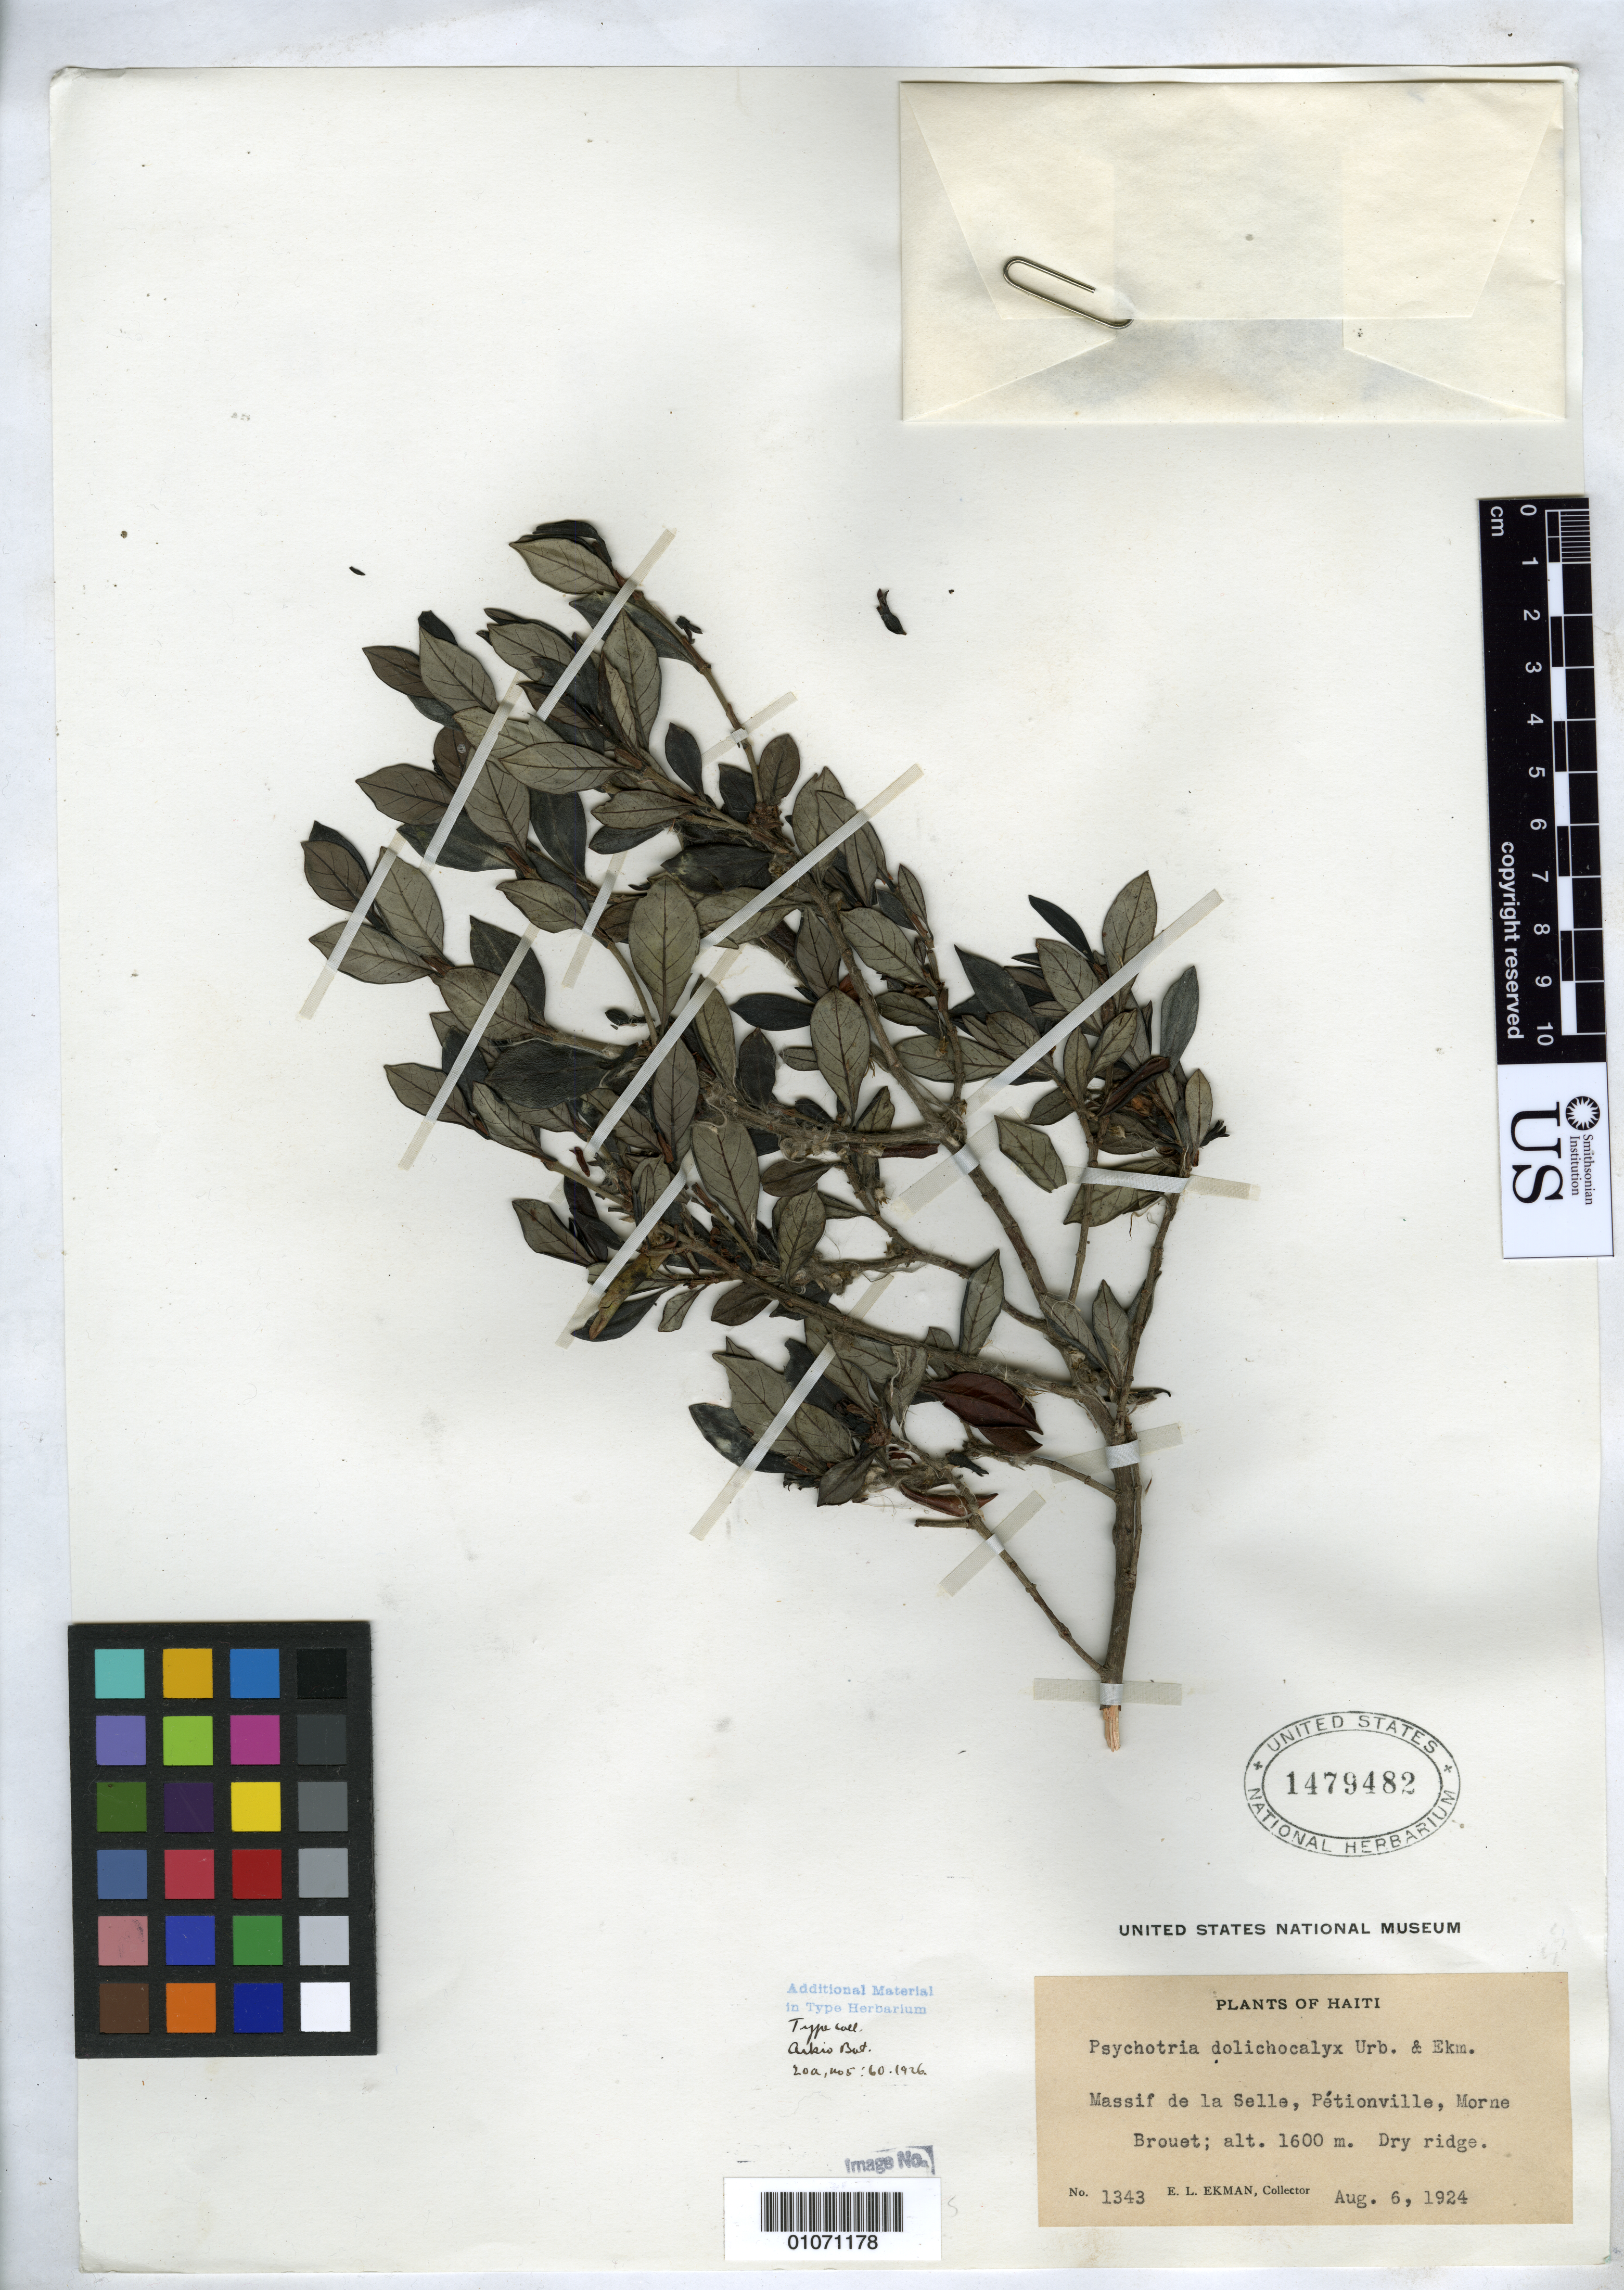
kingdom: Plantae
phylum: Tracheophyta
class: Magnoliopsida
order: Gentianales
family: Rubiaceae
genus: Psychotria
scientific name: Psychotria dolichocalyx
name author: Urb. & Ekman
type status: Isotype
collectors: E. L. Ekman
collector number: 1343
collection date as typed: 06 Aug 1924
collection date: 1924-08-06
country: Haiti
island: Hispaniola Island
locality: Massif de La Selle, Pétionville, Morne Brouet.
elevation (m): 1600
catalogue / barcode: US 1479482